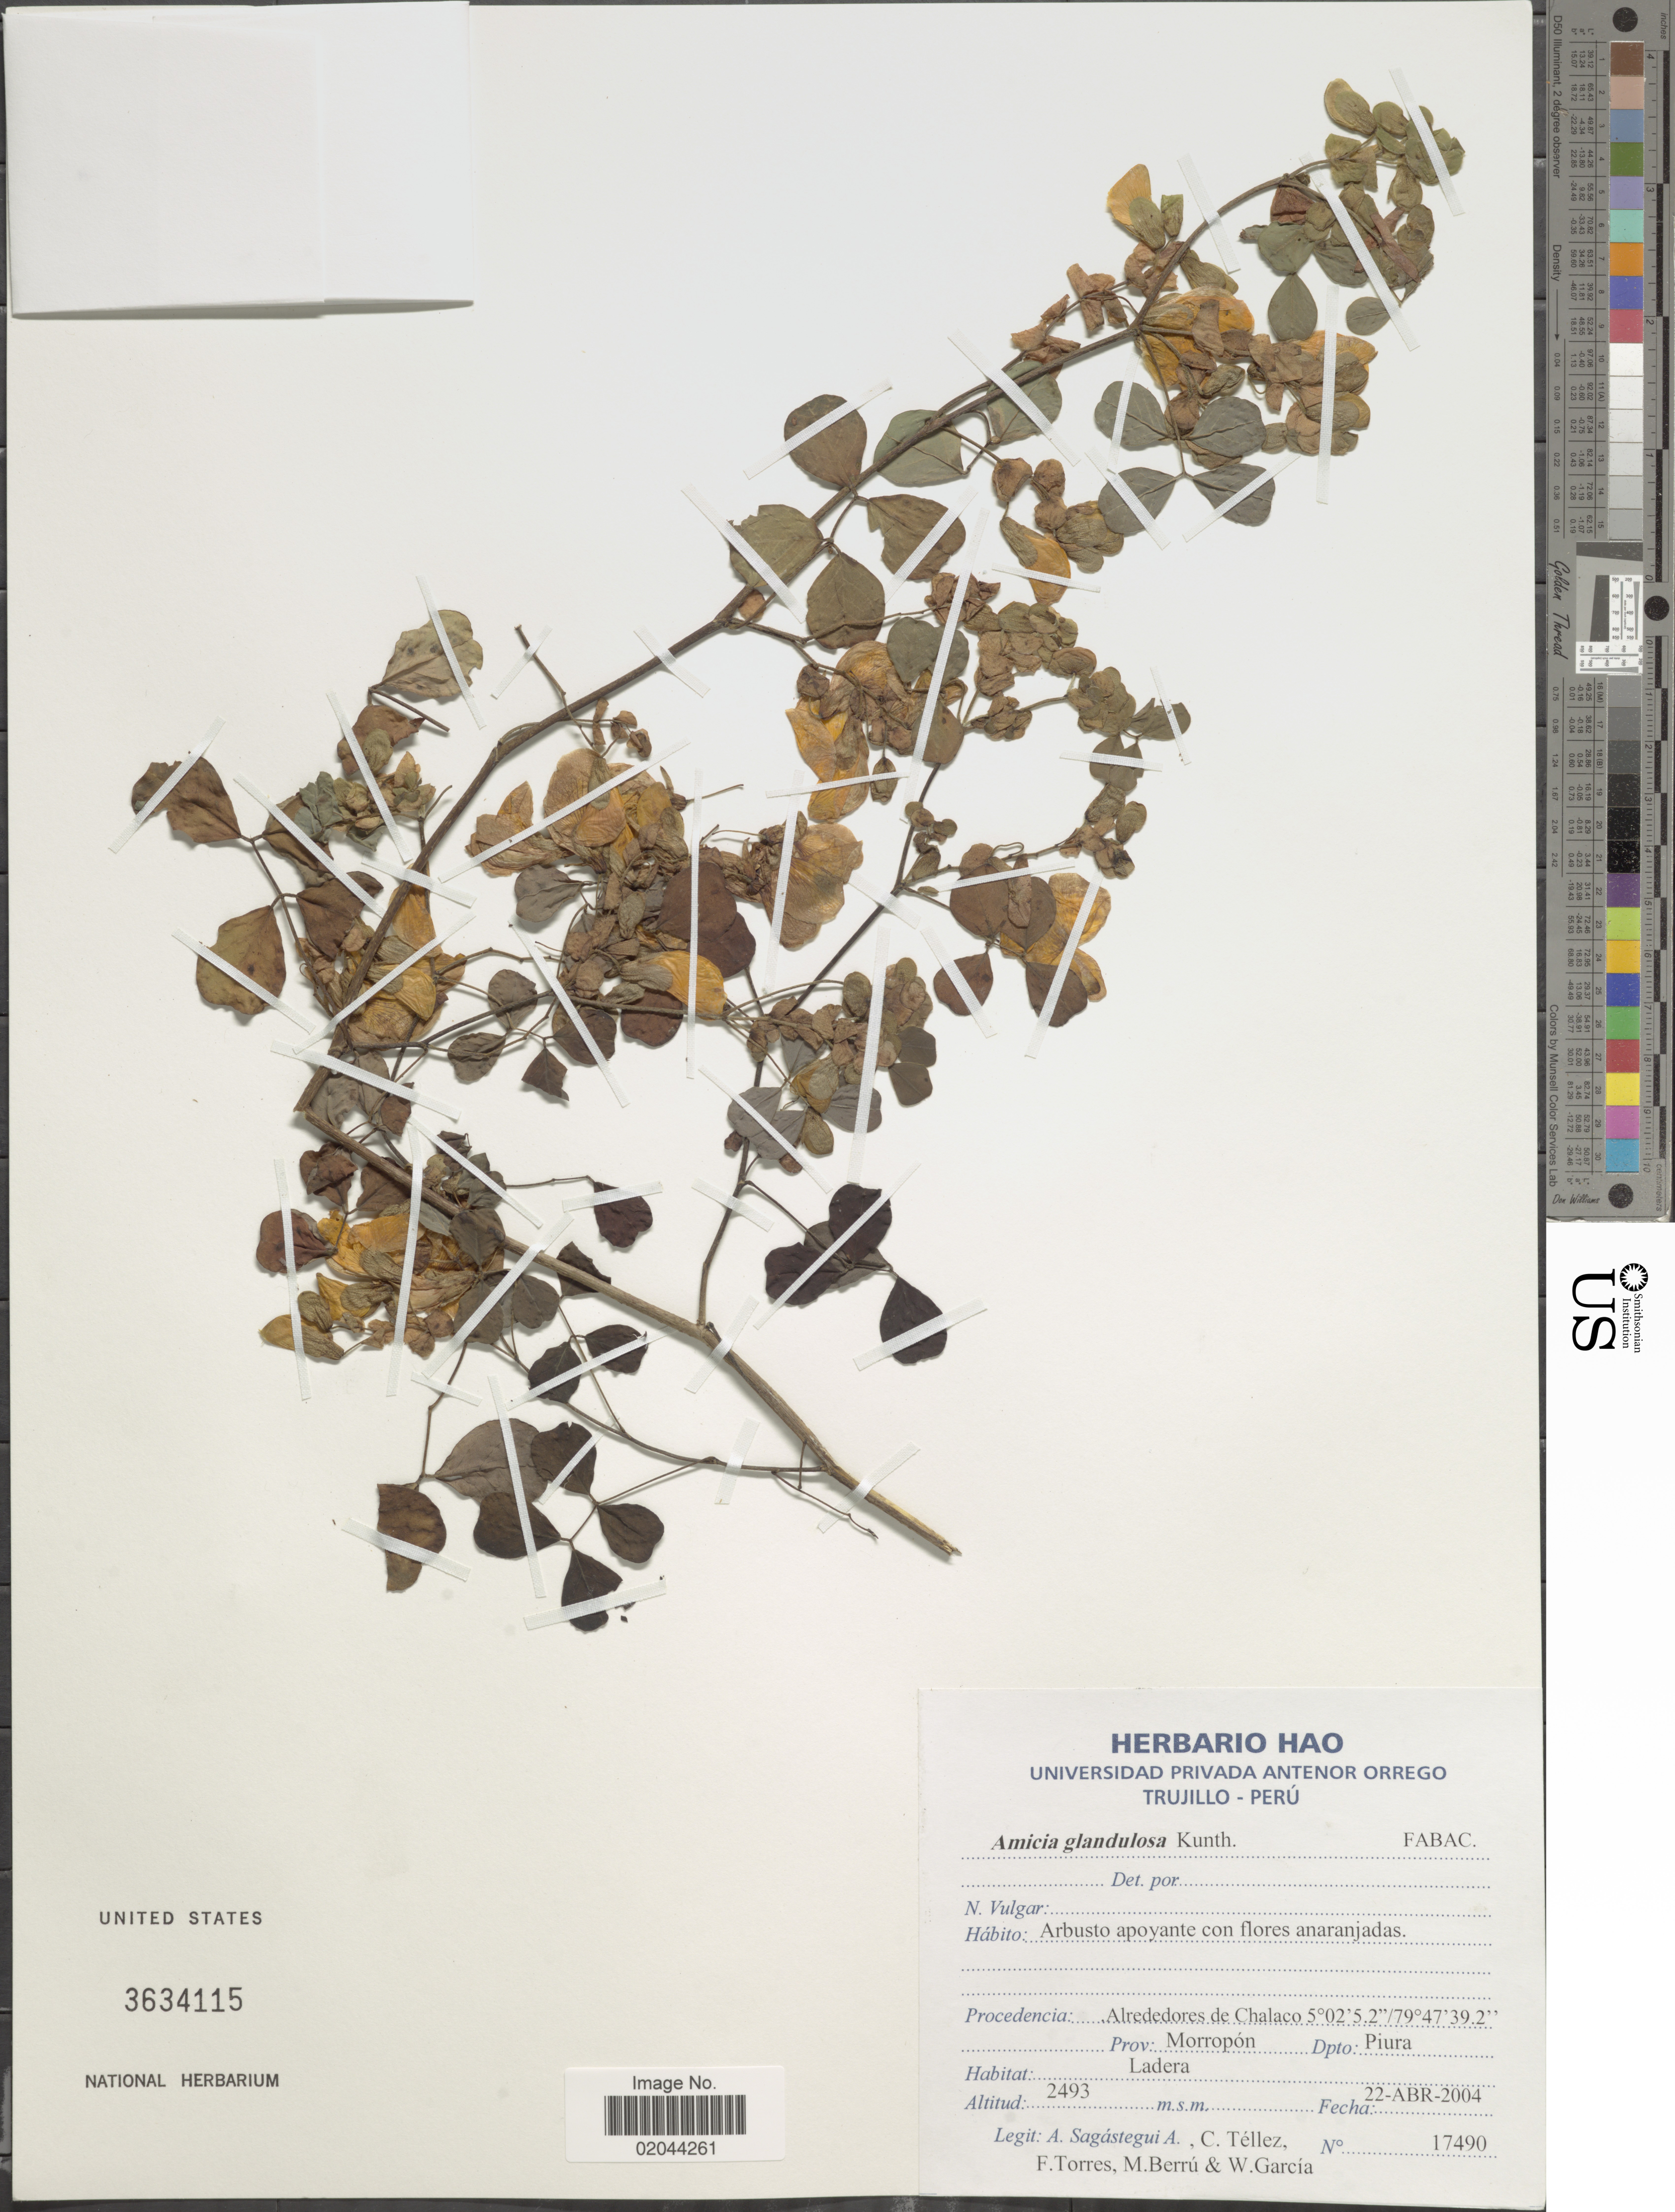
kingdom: Plantae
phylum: Tracheophyta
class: Magnoliopsida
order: Fabales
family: Fabaceae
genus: Amicia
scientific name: Amicia glandulosa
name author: Kunth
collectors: A. Sagástegui A., C. Téllez, F. Torres, M. Berrú & W. Garcia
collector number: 17490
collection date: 2004-04-22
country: Peru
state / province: Piura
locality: Alredores de Chalaco, Prov. Morropón, Dpto Piura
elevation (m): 2493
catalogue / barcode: US 3634115